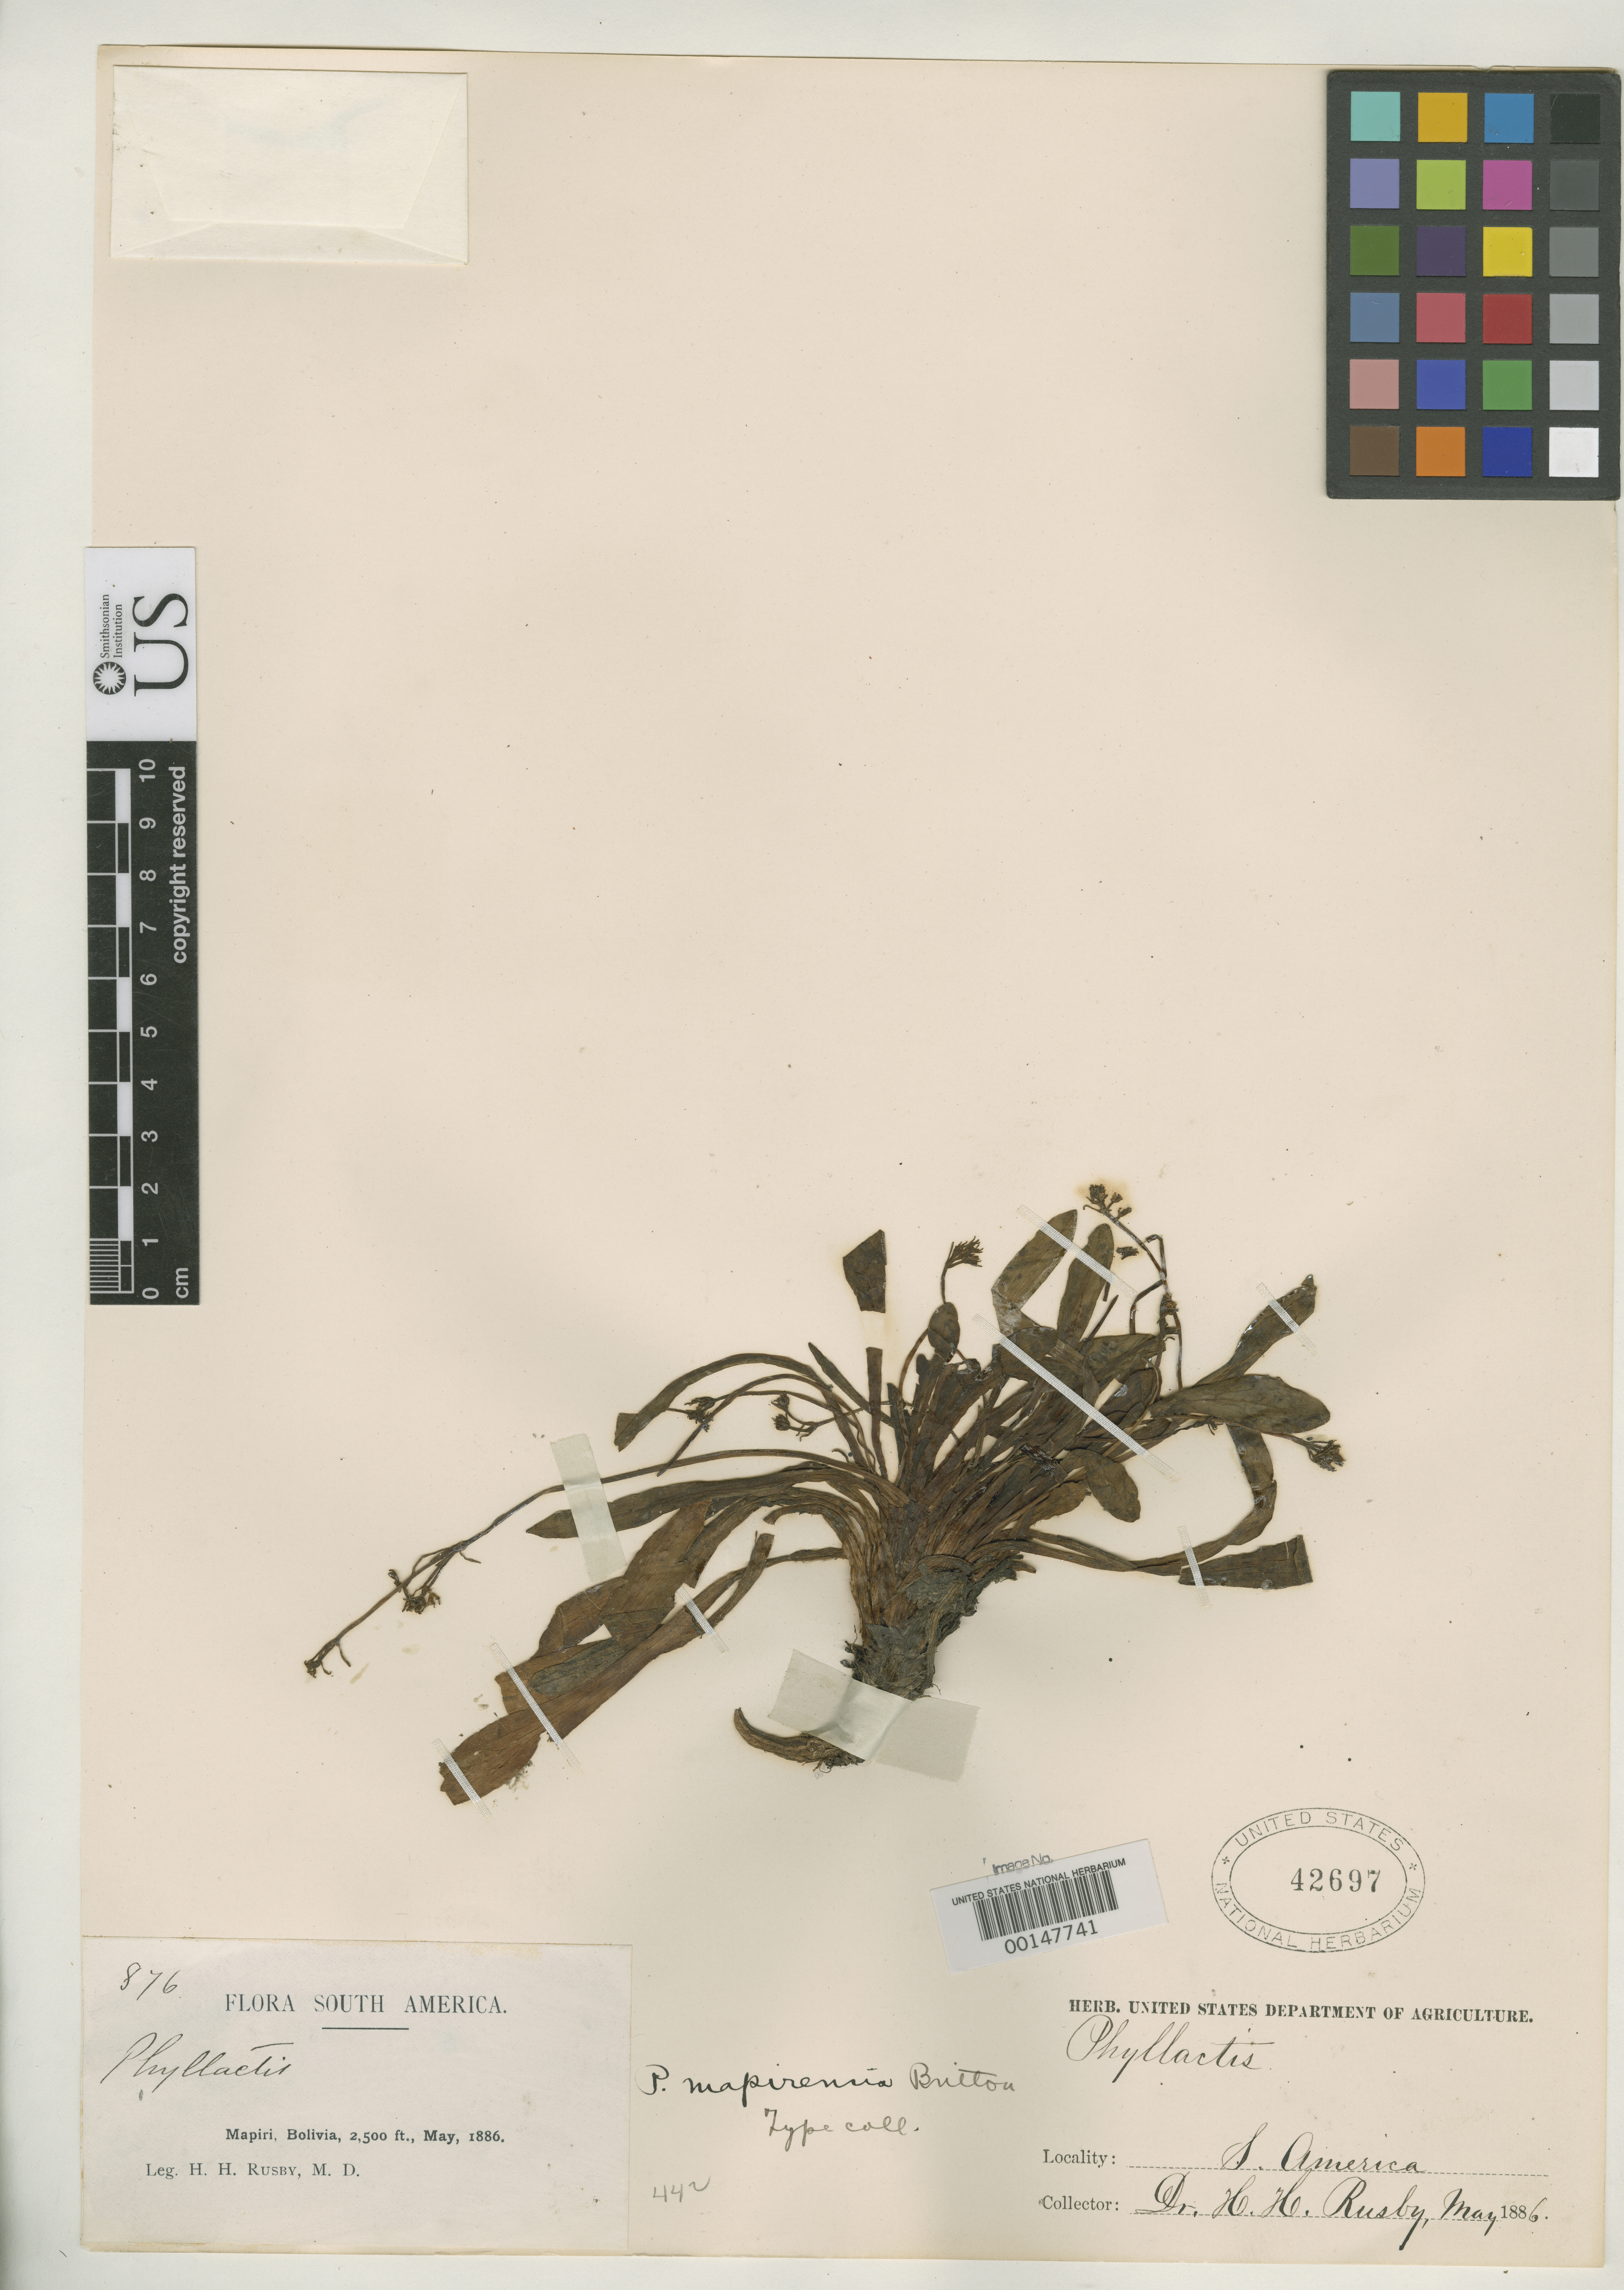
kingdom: Plantae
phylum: Tracheophyta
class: Magnoliopsida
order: Dipsacales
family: Caprifoliaceae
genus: Phyllactis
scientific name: Phyllactis mapirensis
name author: Britton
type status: Isotype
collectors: H. H. Rusby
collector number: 876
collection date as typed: May 1886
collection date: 1886-05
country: Bolivia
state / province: La Páz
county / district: Larecaja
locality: Mapiri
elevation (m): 1524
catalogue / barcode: US 42697